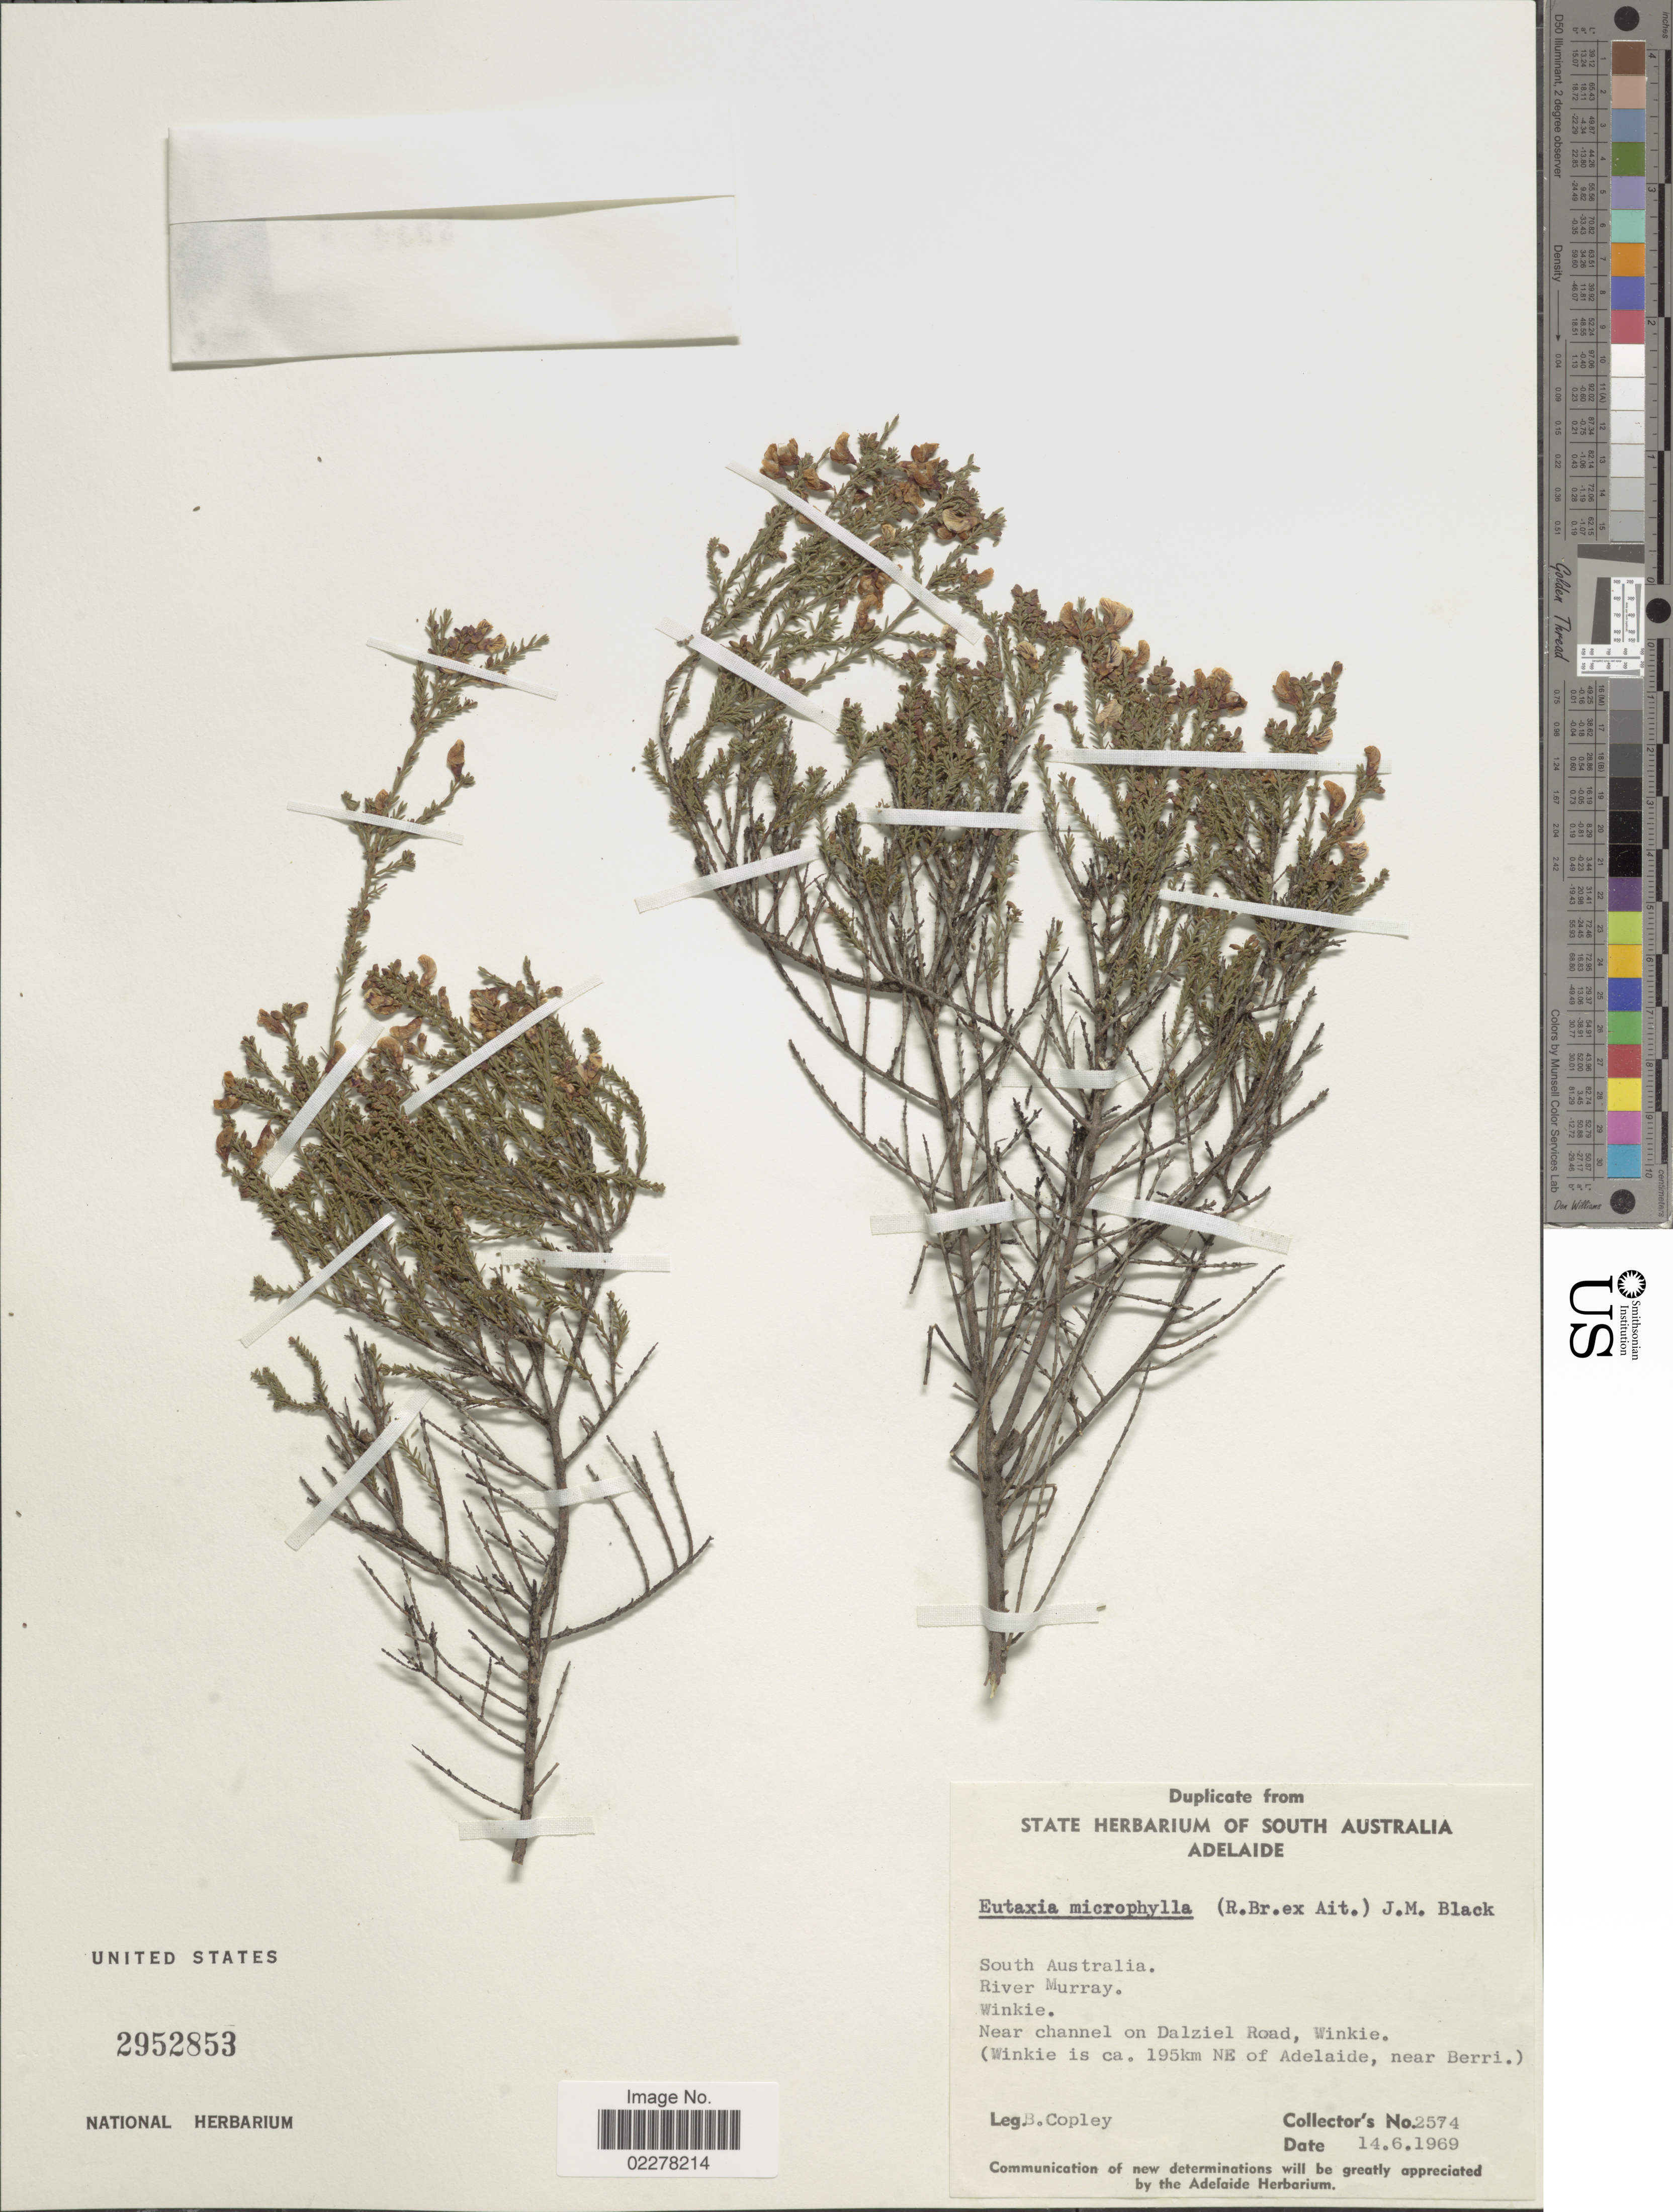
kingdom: Plantae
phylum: Tracheophyta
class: Magnoliopsida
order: Fabales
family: Fabaceae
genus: Eutaxia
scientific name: Eutaxia microphylla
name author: (R. Br.) J.M. Black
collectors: B. Copley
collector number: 2574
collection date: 1969-06-14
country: Australia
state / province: South Australia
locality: River Murray. Winkie, Near channel on Dalziel Road, Winkie. (Winkie is ca. 195 km NE of Adelaide, near Berri.)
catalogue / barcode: US 2952853